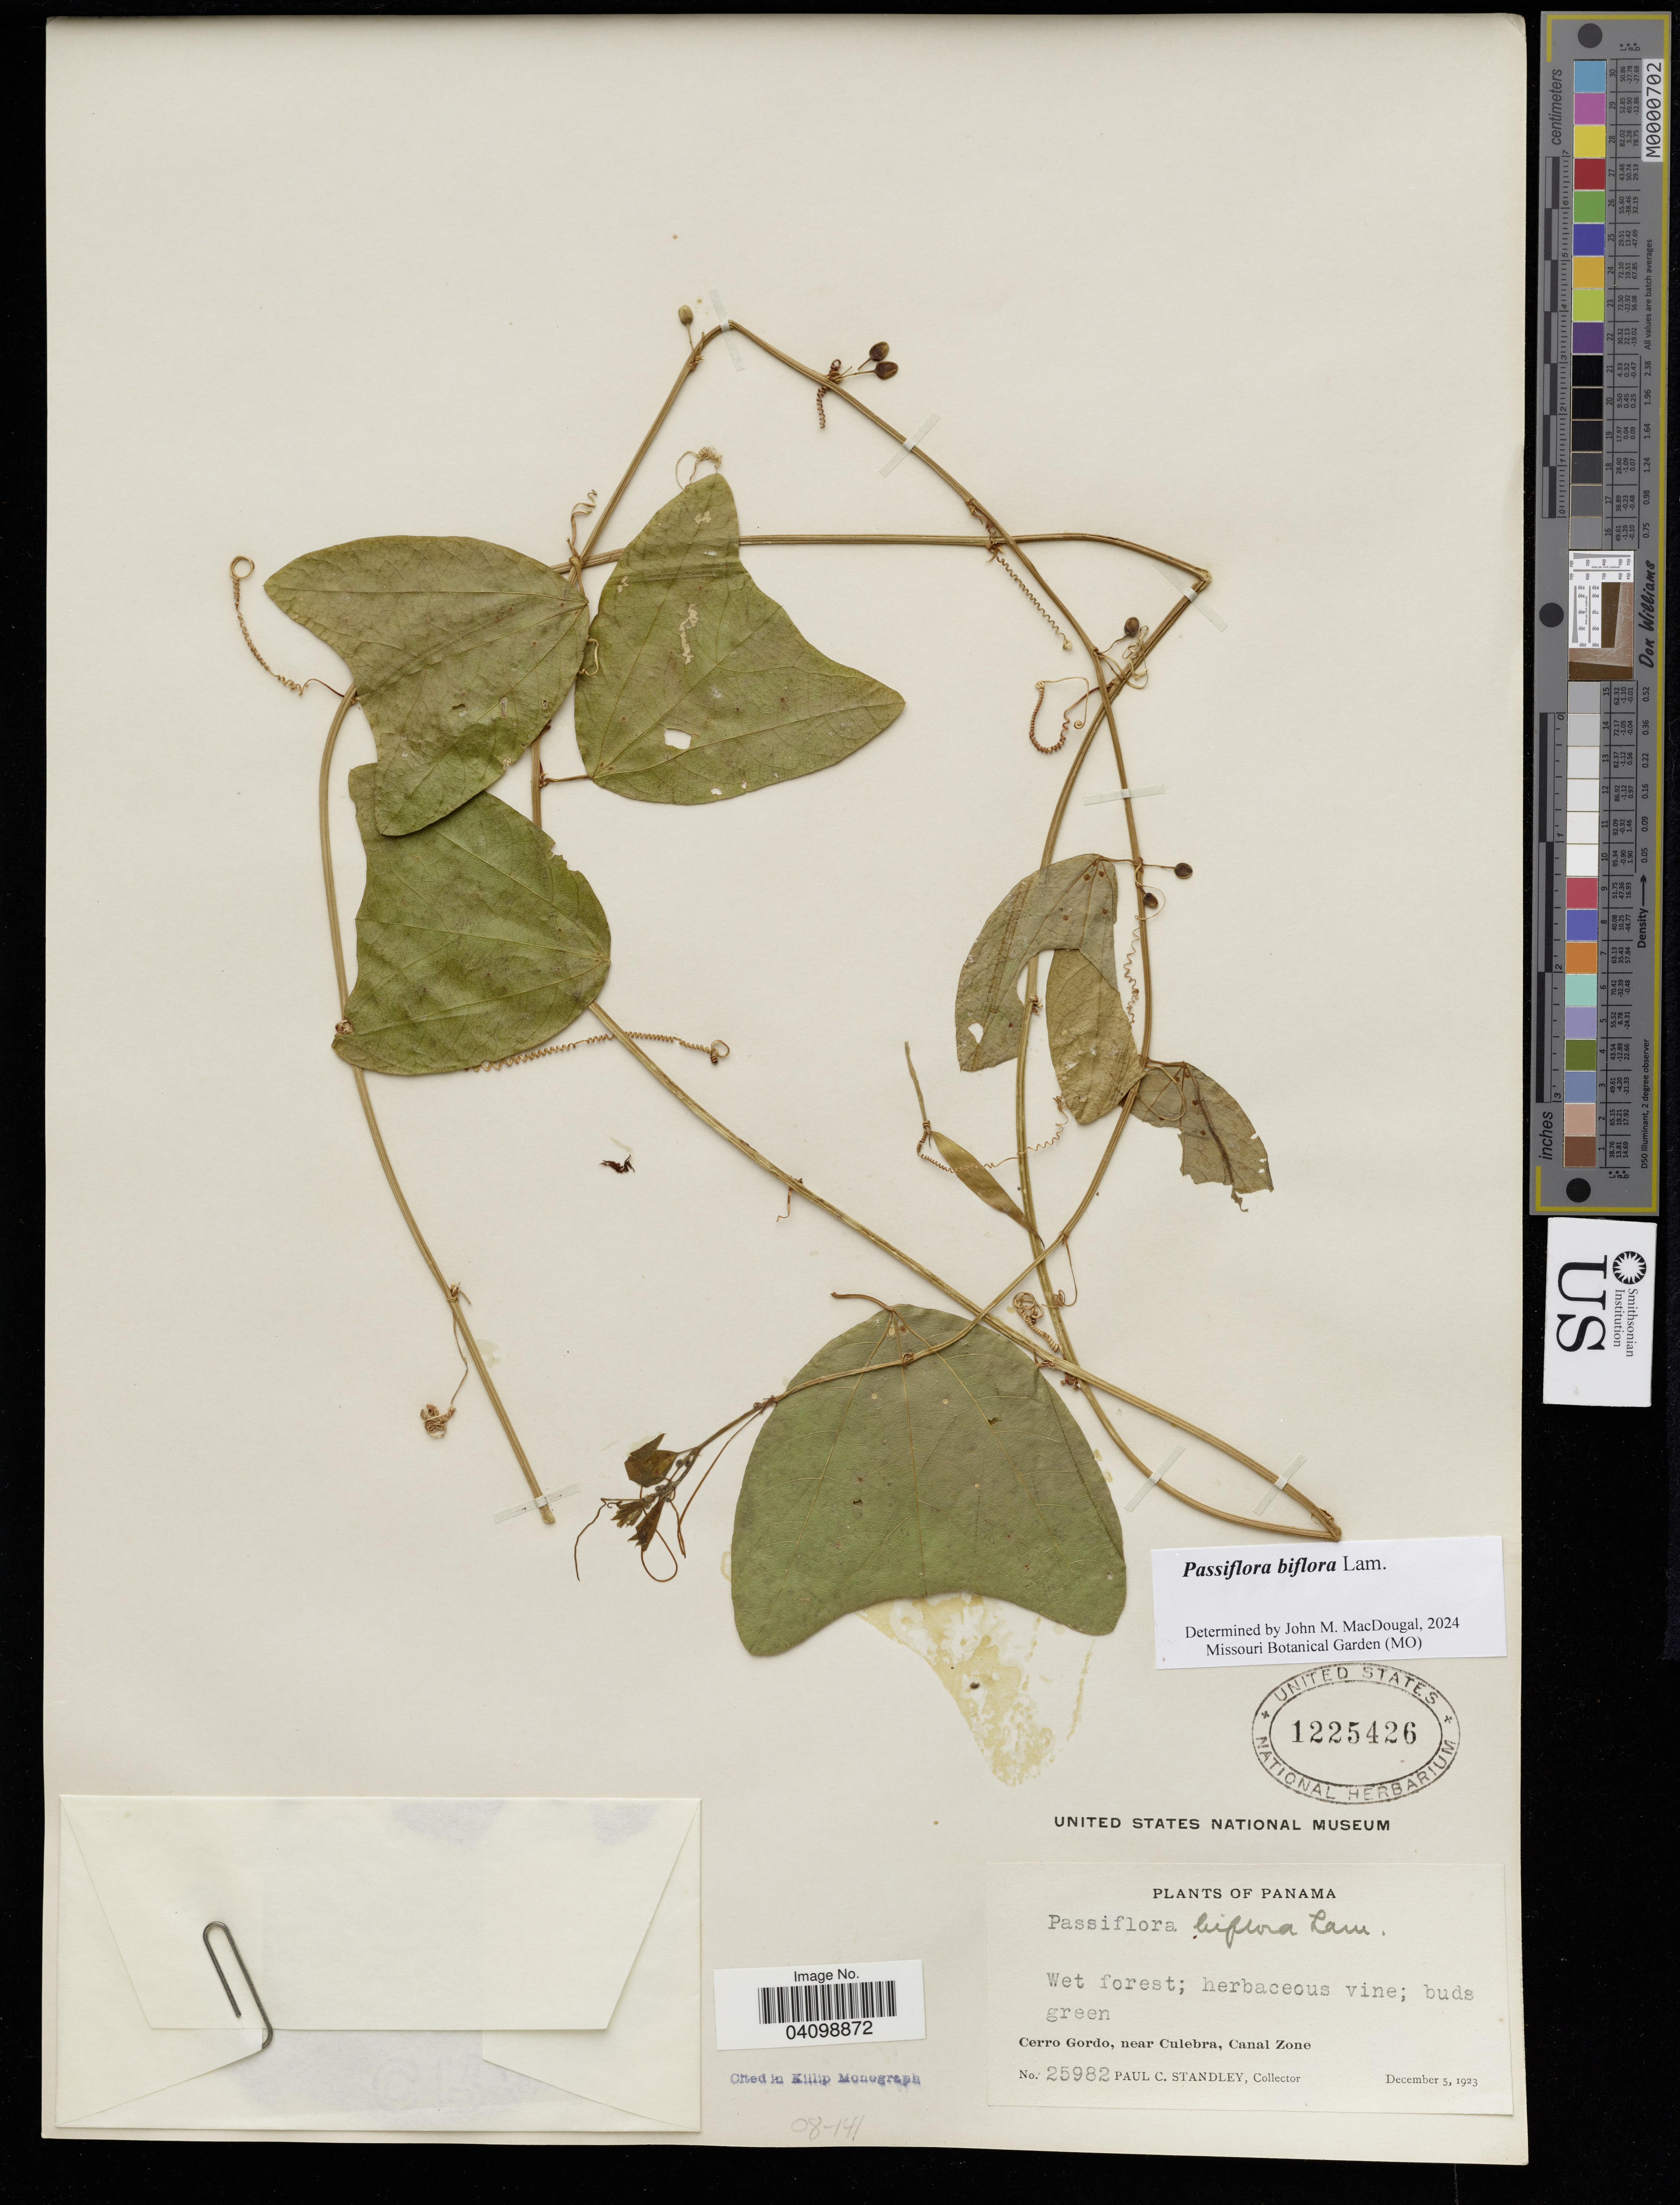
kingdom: Plantae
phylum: Tracheophyta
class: Magnoliopsida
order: Malpighiales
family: Passifloraceae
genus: Passiflora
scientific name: Passiflora biflora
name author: Lam.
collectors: P. C. Standley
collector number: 25982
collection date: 1923-12-05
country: Panama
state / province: Panamá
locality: Cerro Gordo, near Culebra, Canal Zone.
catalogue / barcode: US 1225426